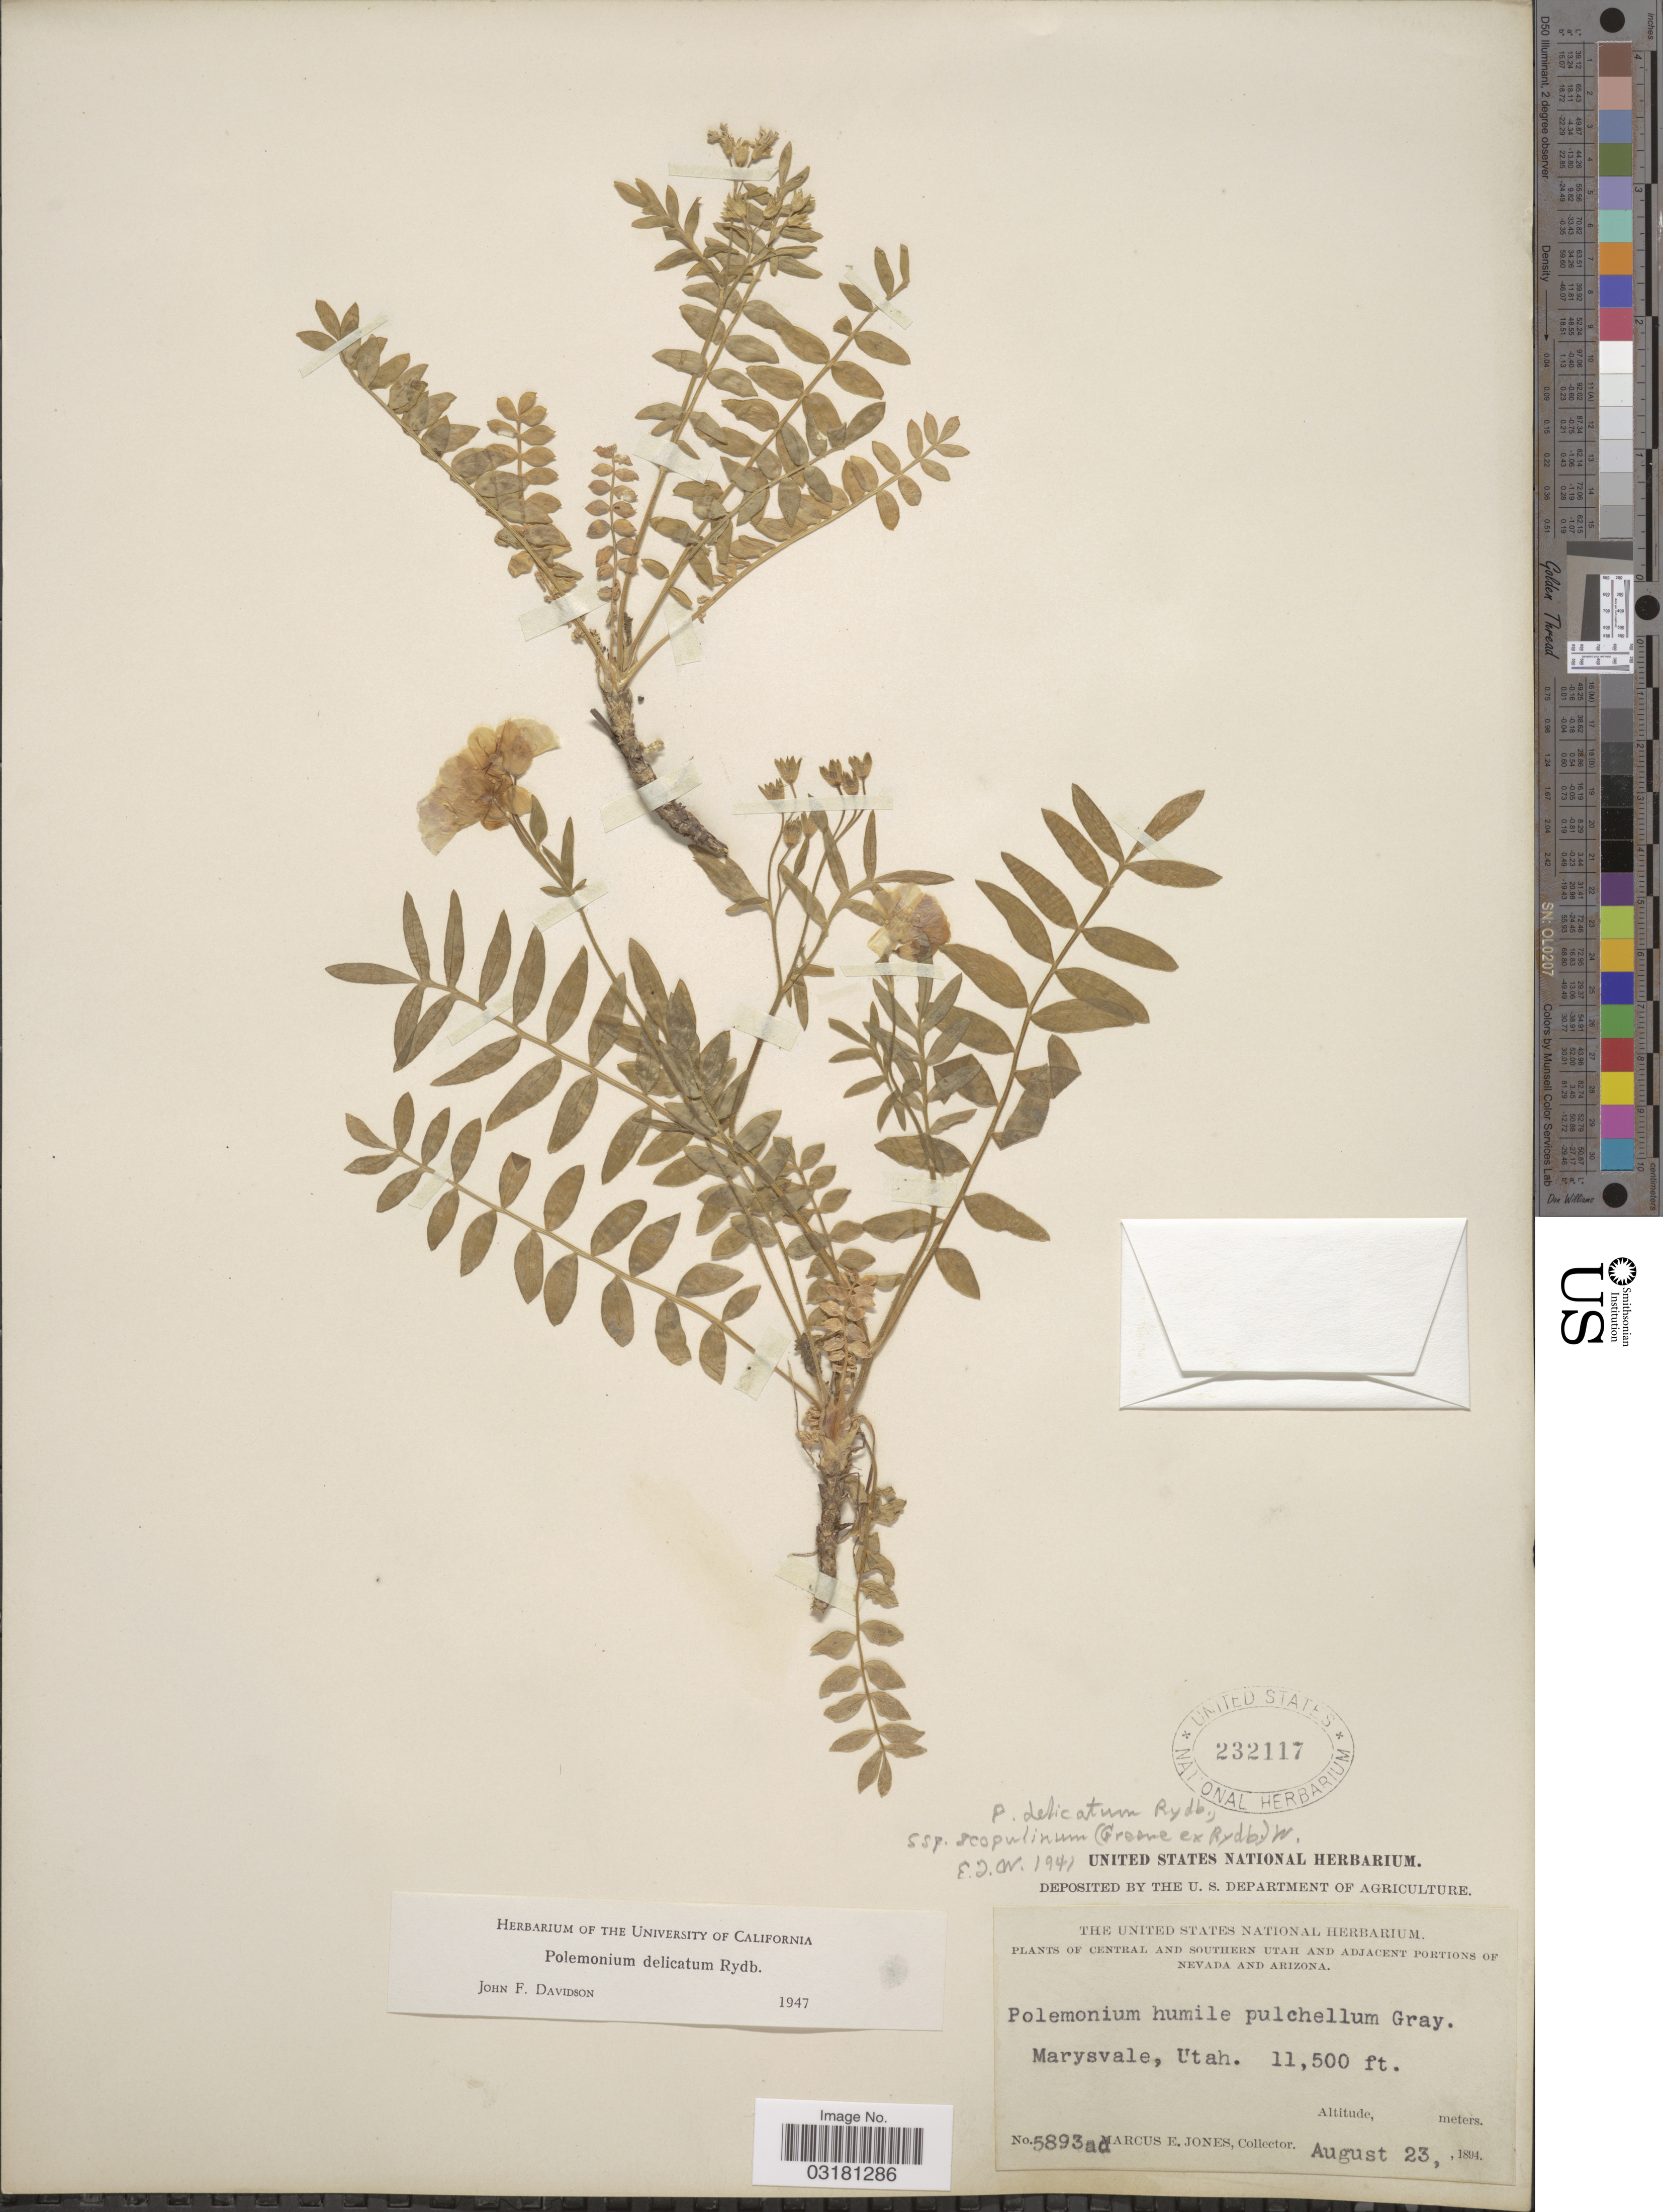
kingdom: Plantae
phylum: Tracheophyta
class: Magnoliopsida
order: Ericales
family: Polemoniaceae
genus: Polemonium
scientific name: Polemonium delicatum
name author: Rydb.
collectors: M. E. Jones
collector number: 5893ad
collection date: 1894-08-23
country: United States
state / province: Utah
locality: Central and Southern Utah. Marysvale.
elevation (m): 3505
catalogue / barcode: US 232117